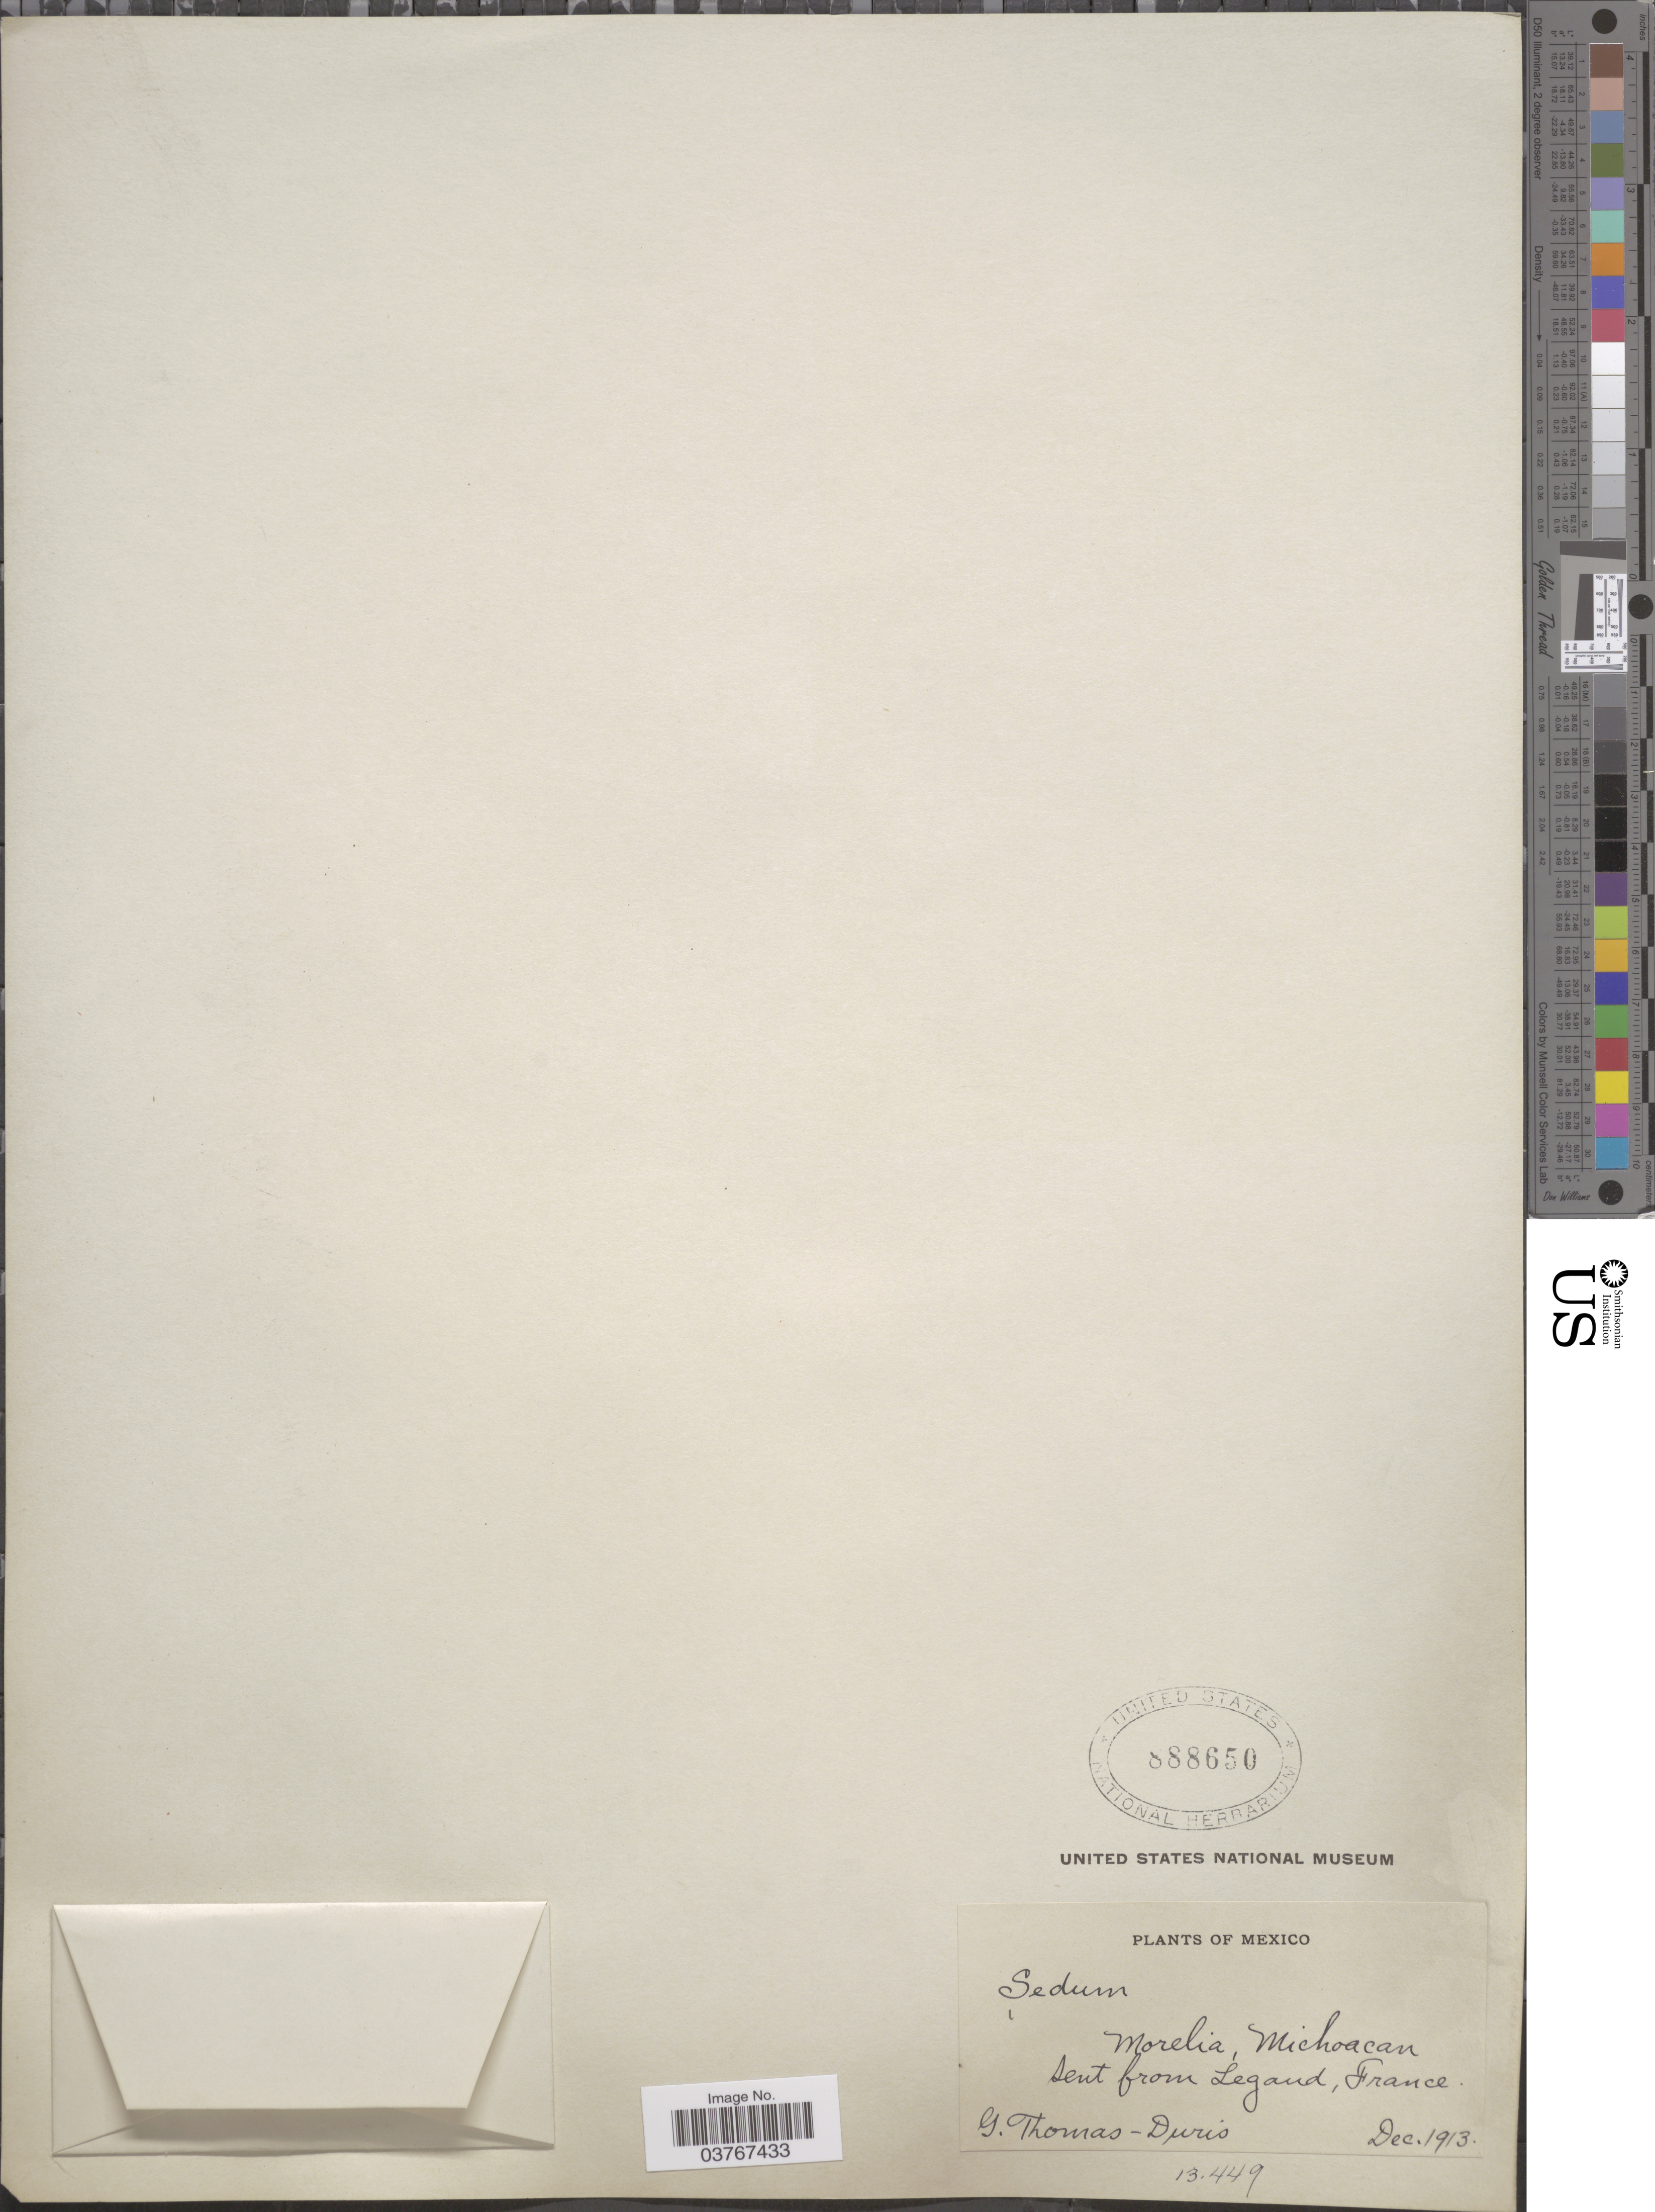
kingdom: Plantae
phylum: Tracheophyta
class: Magnoliopsida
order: Saxifragales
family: Crassulaceae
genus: Sedum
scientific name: Sedum sp.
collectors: G. Thomas-Duris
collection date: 1913-12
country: Mexico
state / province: Michoacán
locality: Morelia.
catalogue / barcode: US 888650